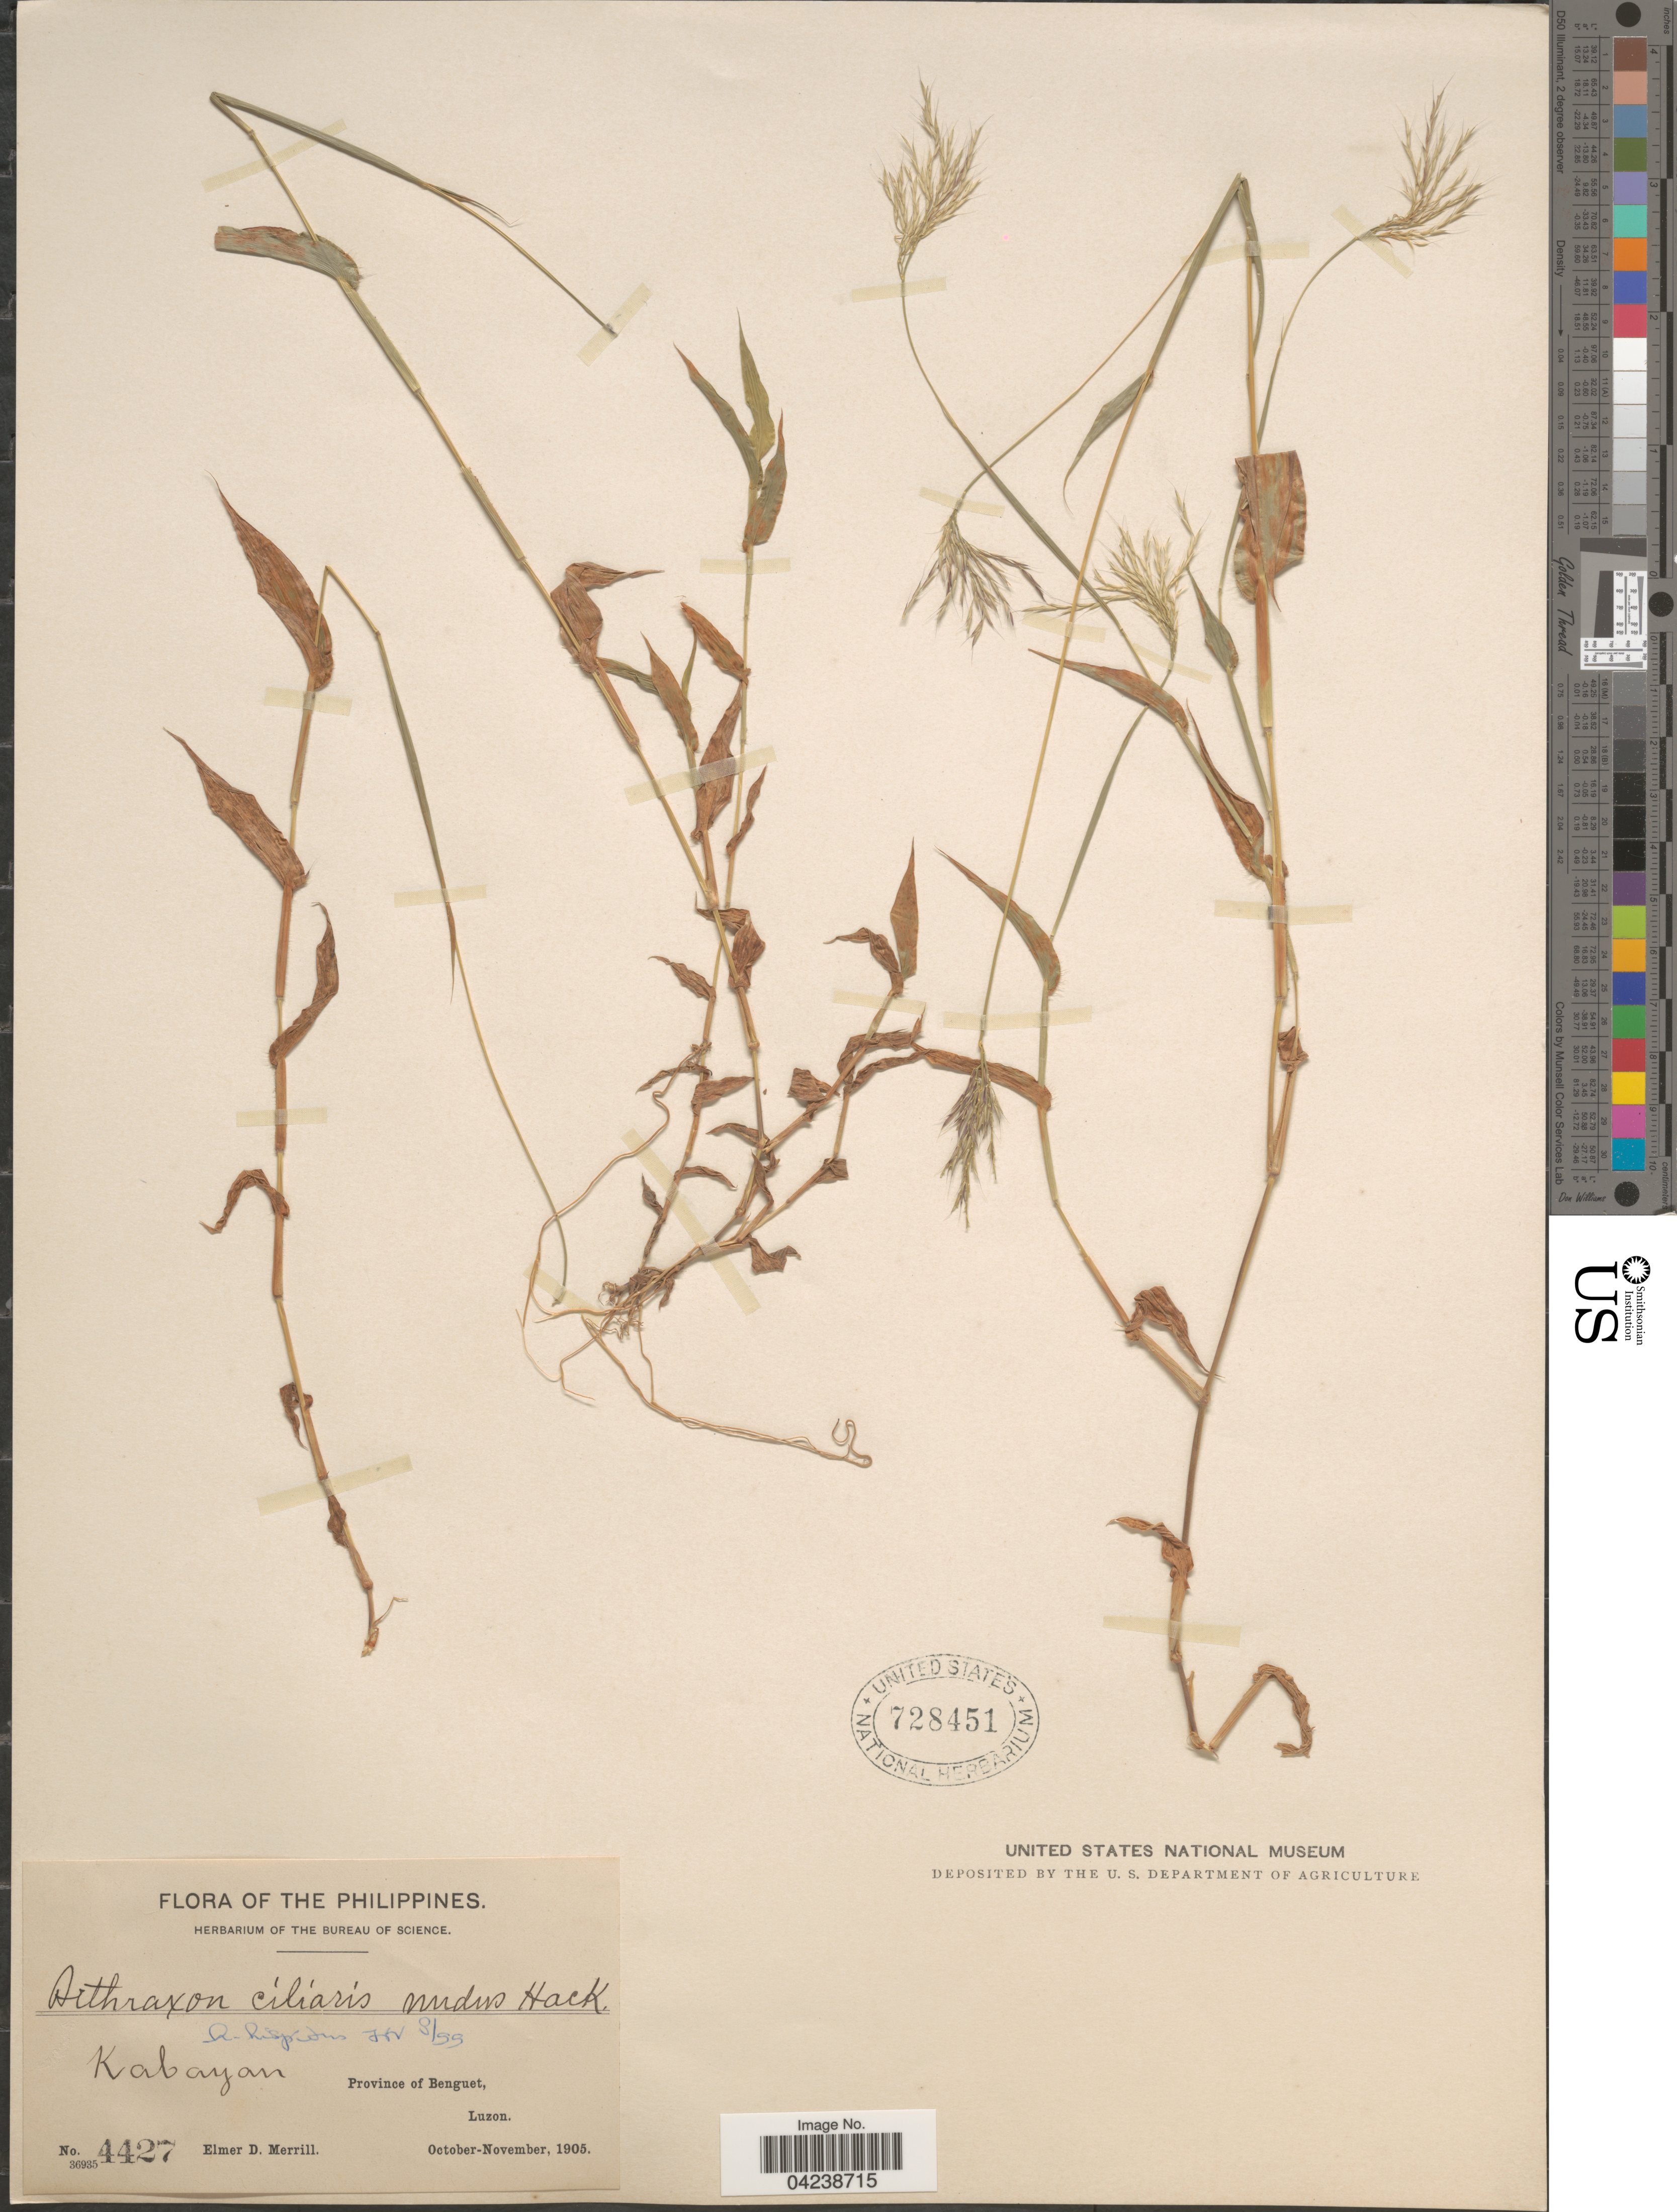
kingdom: Plantae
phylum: Tracheophyta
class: Liliopsida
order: Poales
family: Poaceae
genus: Arthraxon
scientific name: Arthraxon hispidus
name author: (Thunb.) Makino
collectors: E. D. Merrill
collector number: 4427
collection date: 1905-10/1905-11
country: Philippines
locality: Kabayan. Province of Benguet, Luzon.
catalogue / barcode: US 728451